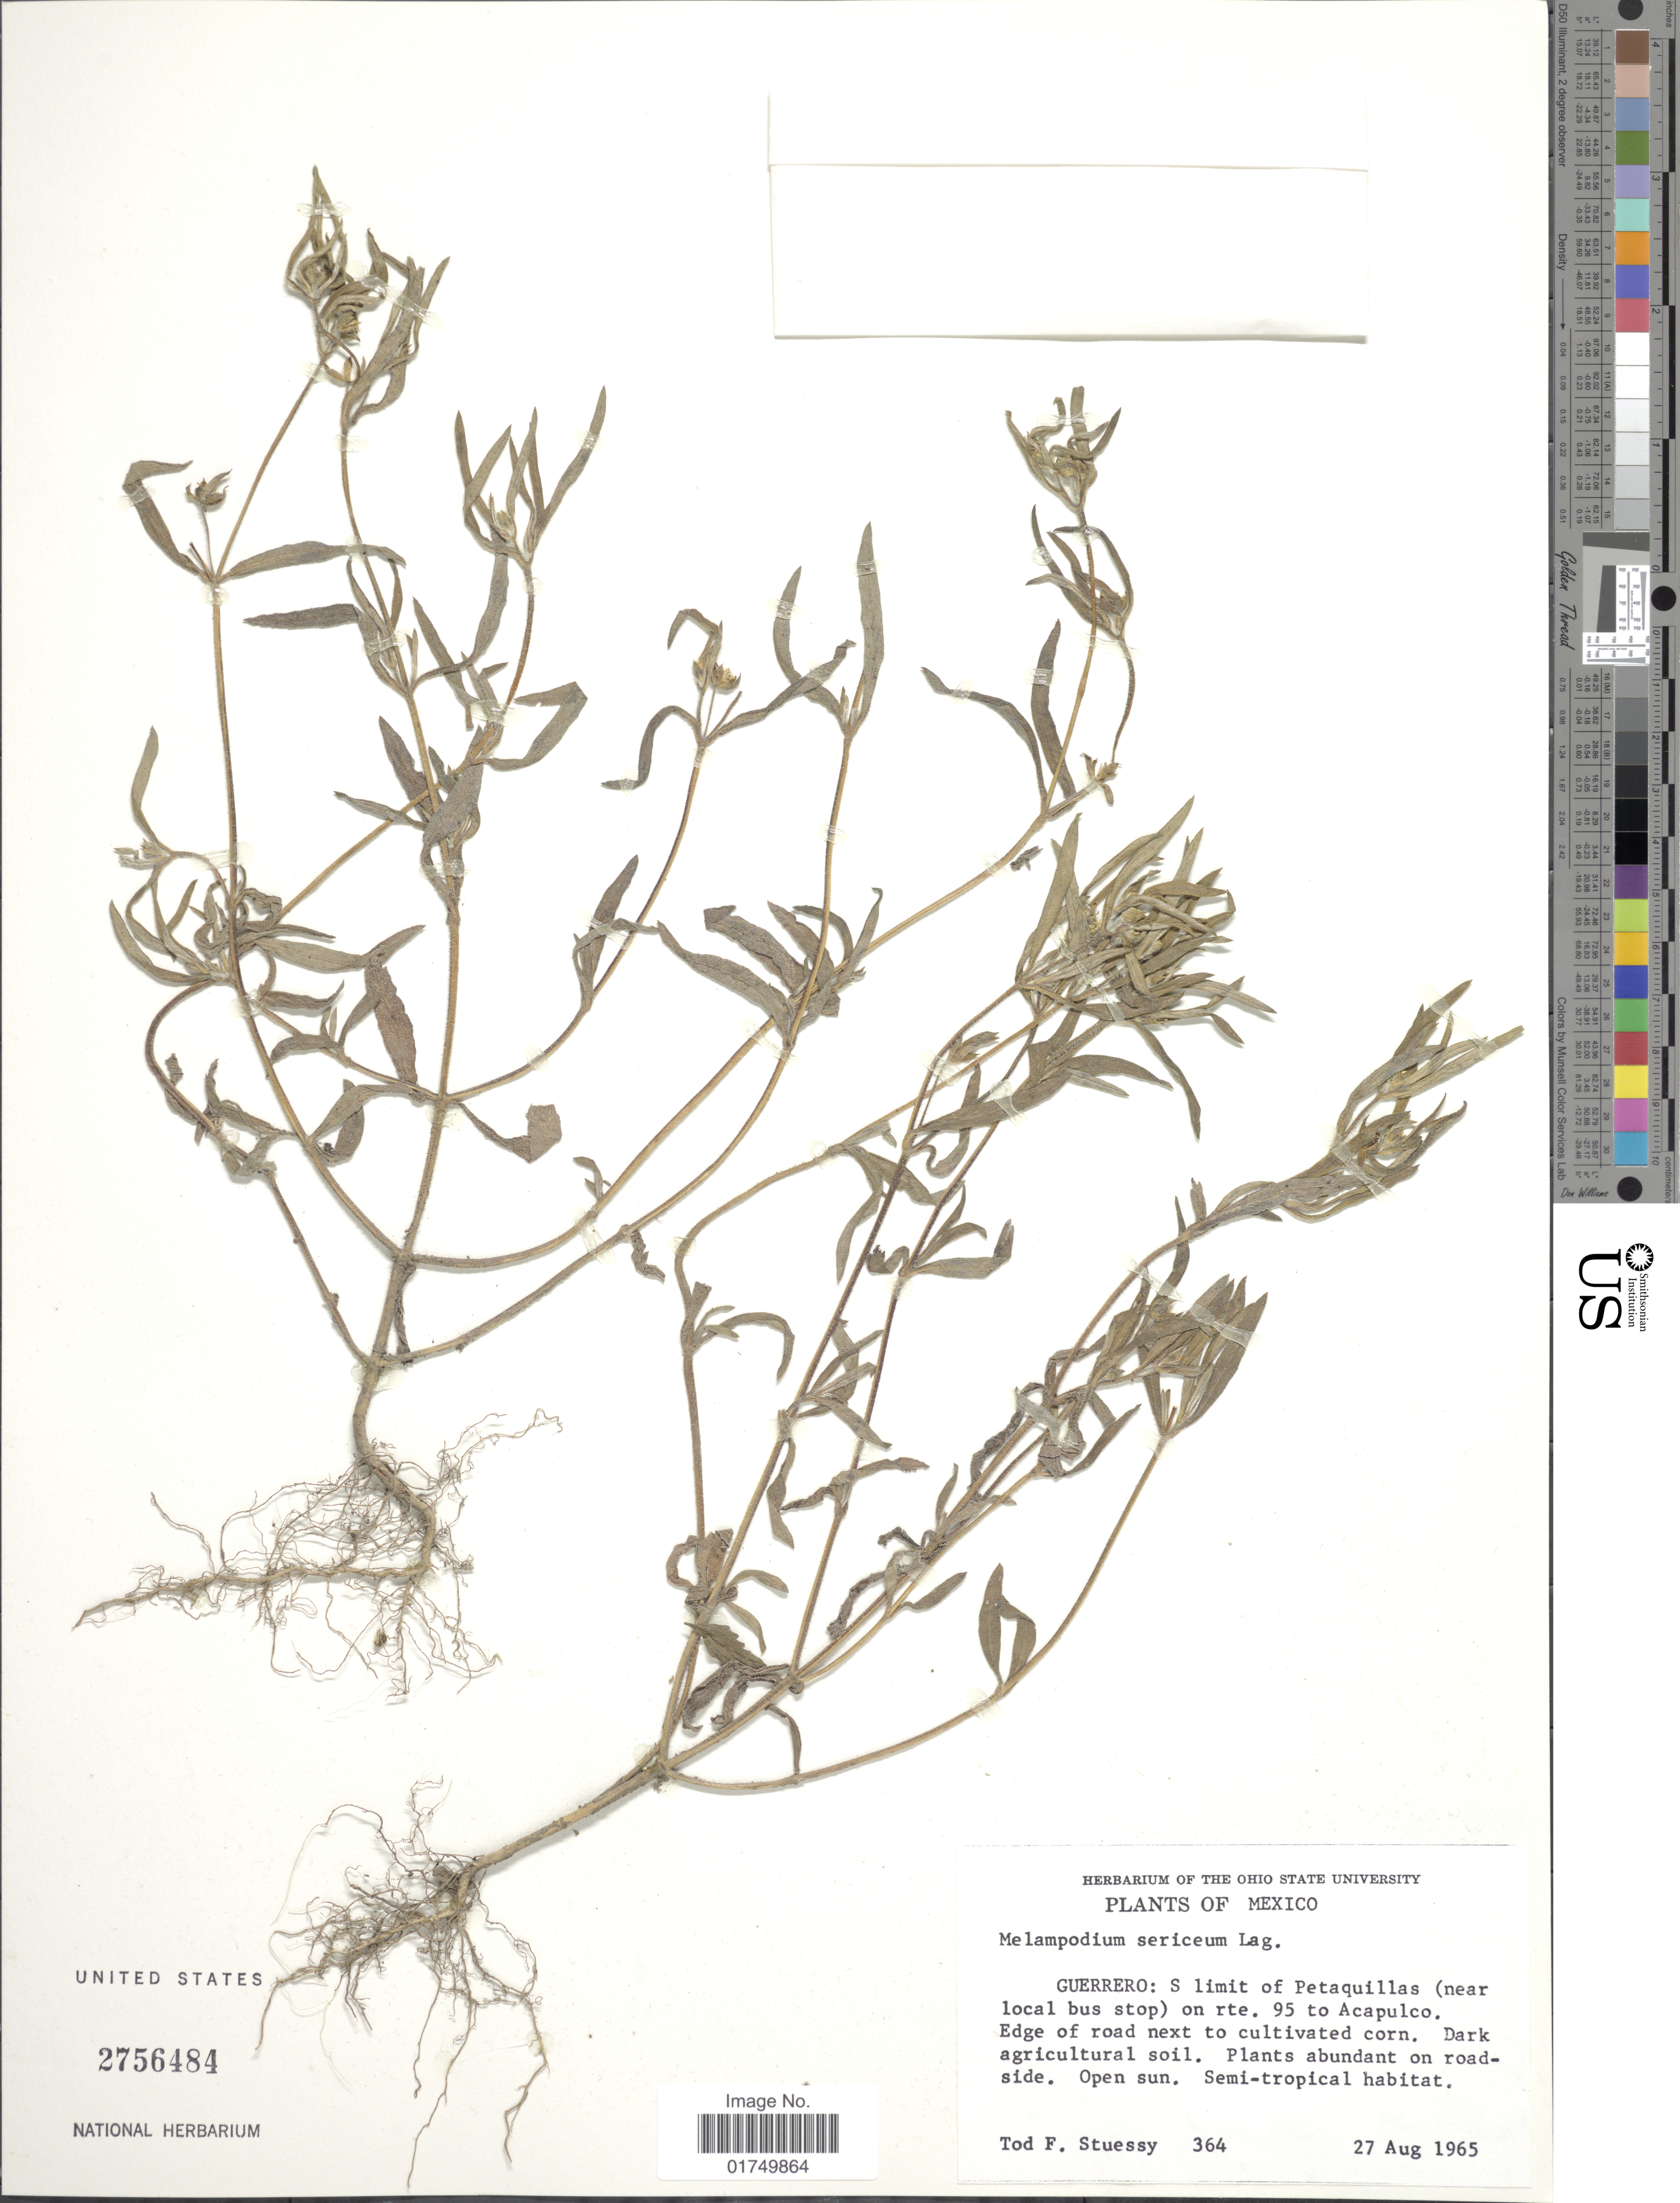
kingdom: Plantae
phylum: Tracheophyta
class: Magnoliopsida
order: Asterales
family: Asteraceae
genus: Melampodium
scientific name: Melampodium sericeum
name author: Kunth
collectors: T. Stuessy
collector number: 364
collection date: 1965-08-27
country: Mexico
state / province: Guerrero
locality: S limit of Petaquillas (near local bus stop) on rte. 95 to Acapulco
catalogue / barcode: US 2756484